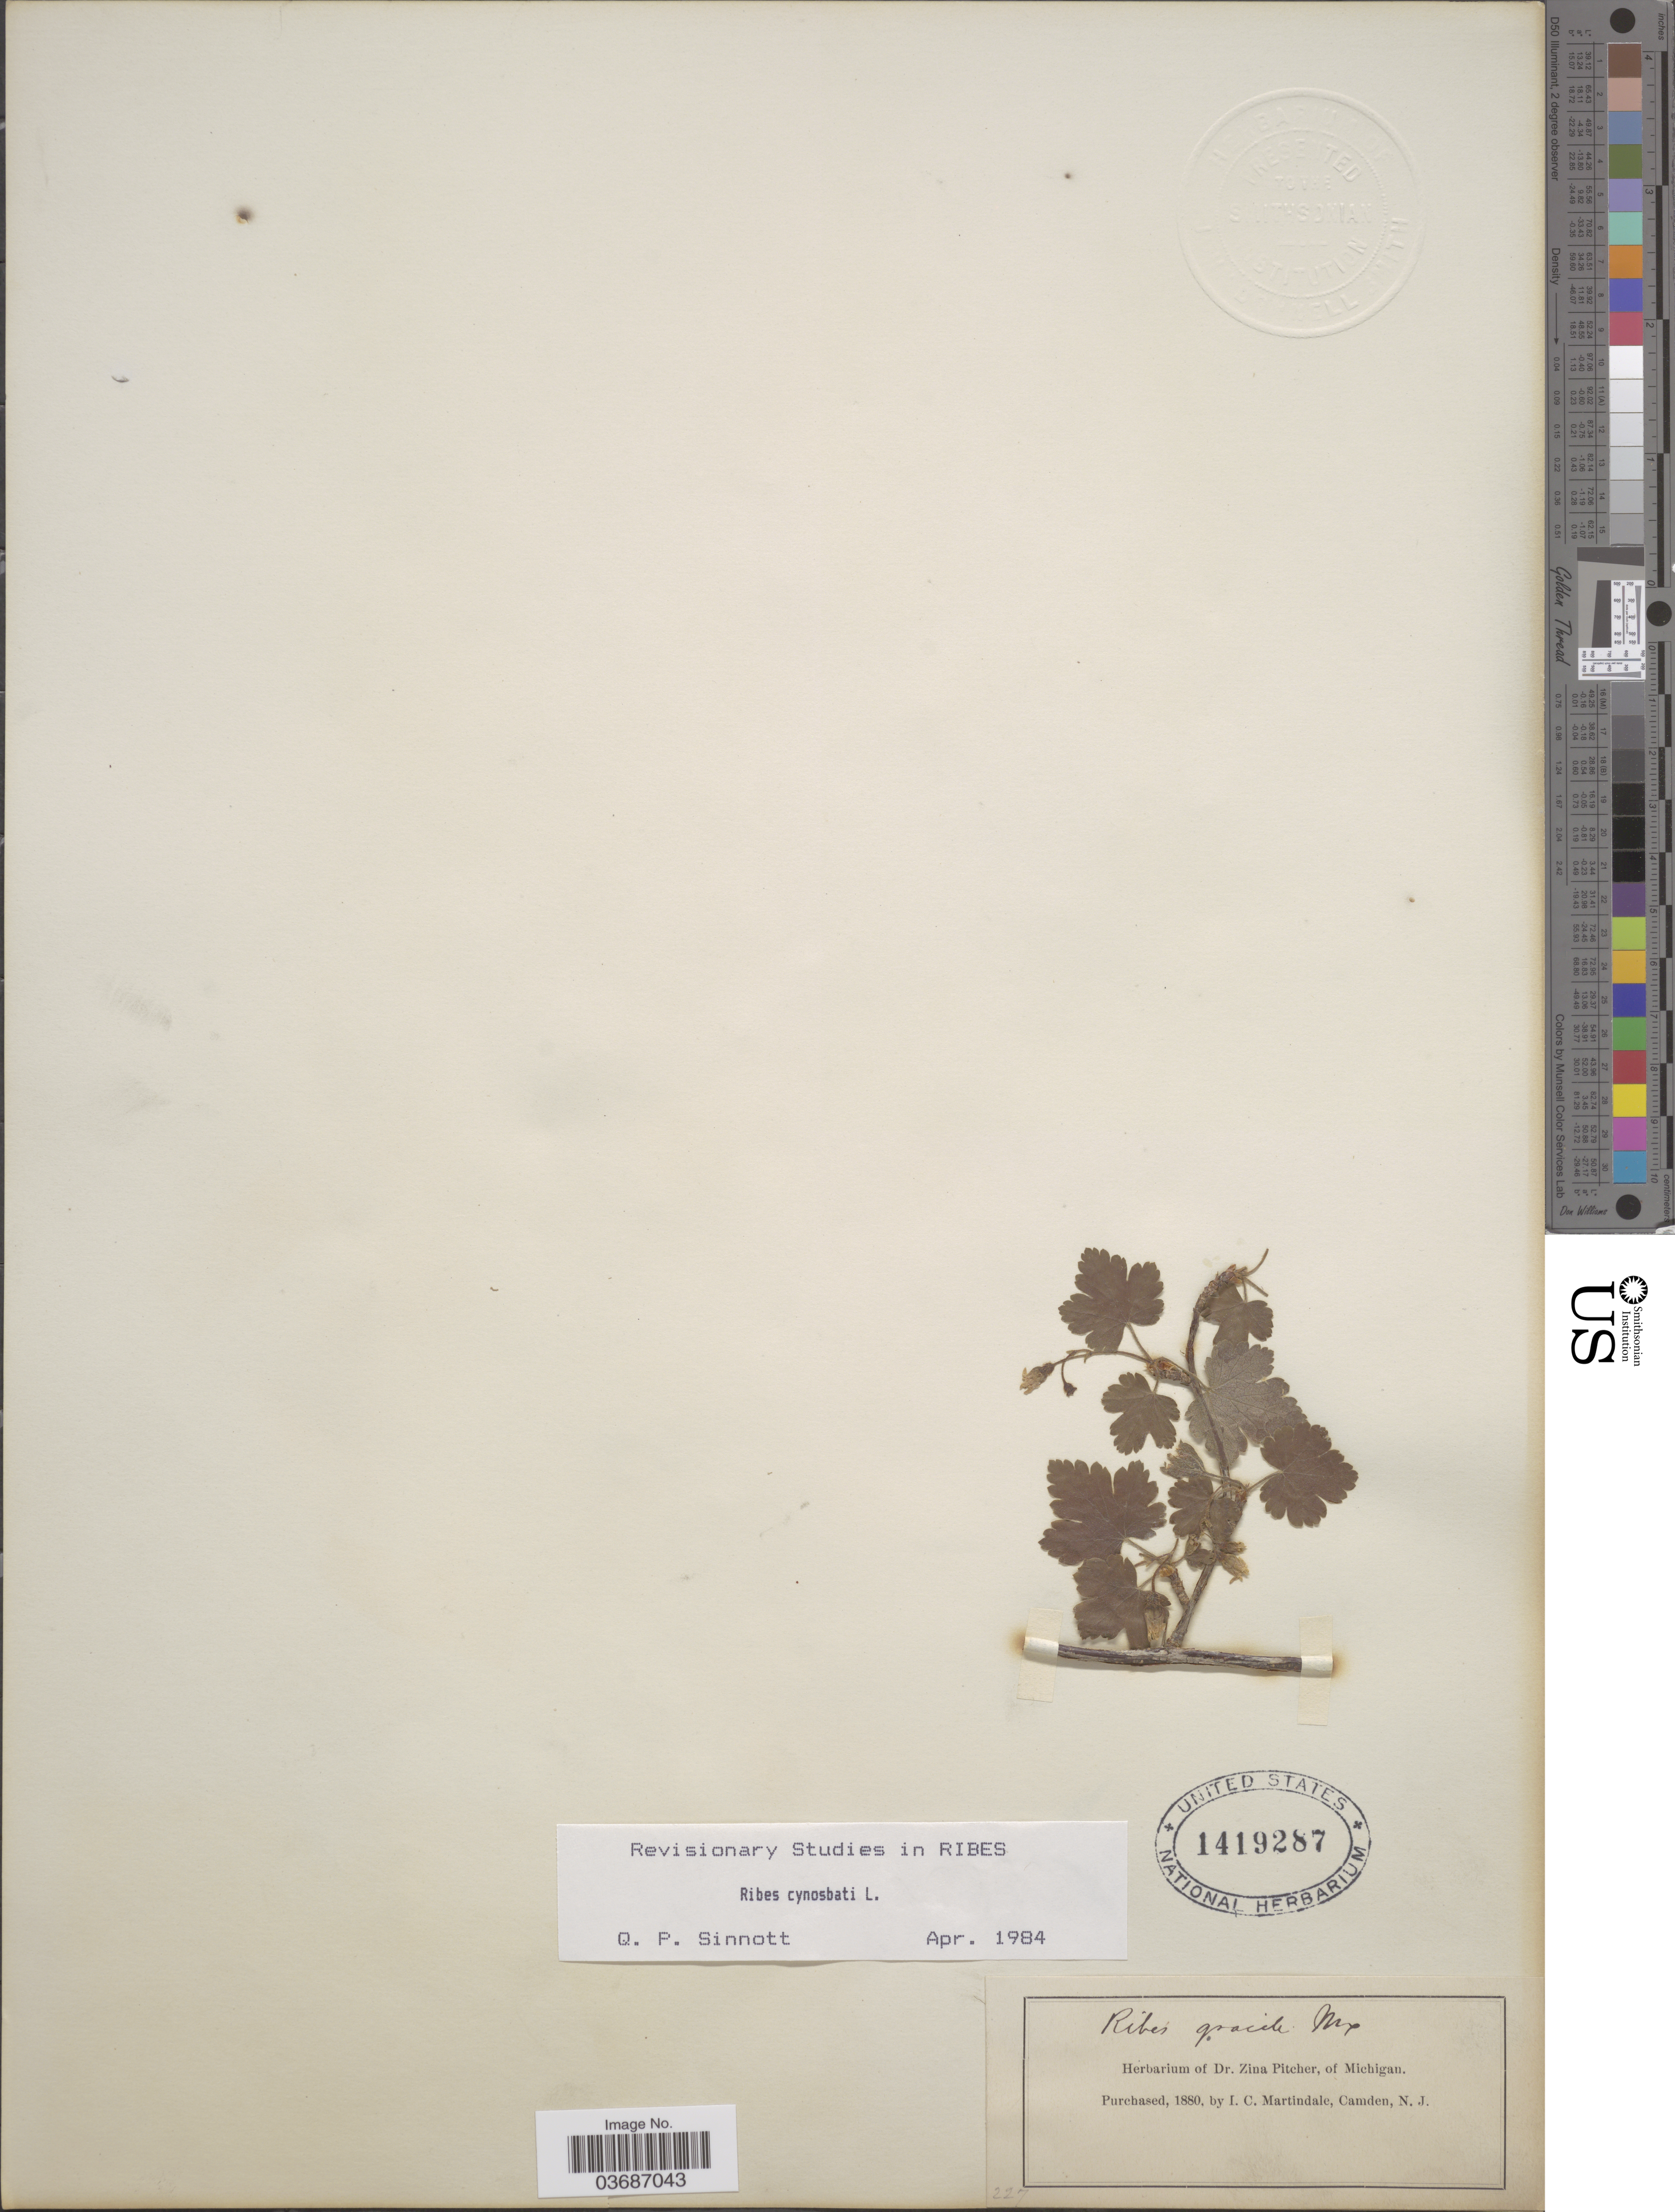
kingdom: Plantae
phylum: Tracheophyta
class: Magnoliopsida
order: Saxifragales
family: Grossulariaceae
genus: Ribes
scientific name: Ribes cynosbati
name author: L.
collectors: ex herb. Z. Pitcher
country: United States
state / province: Michigan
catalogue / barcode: US 1419287